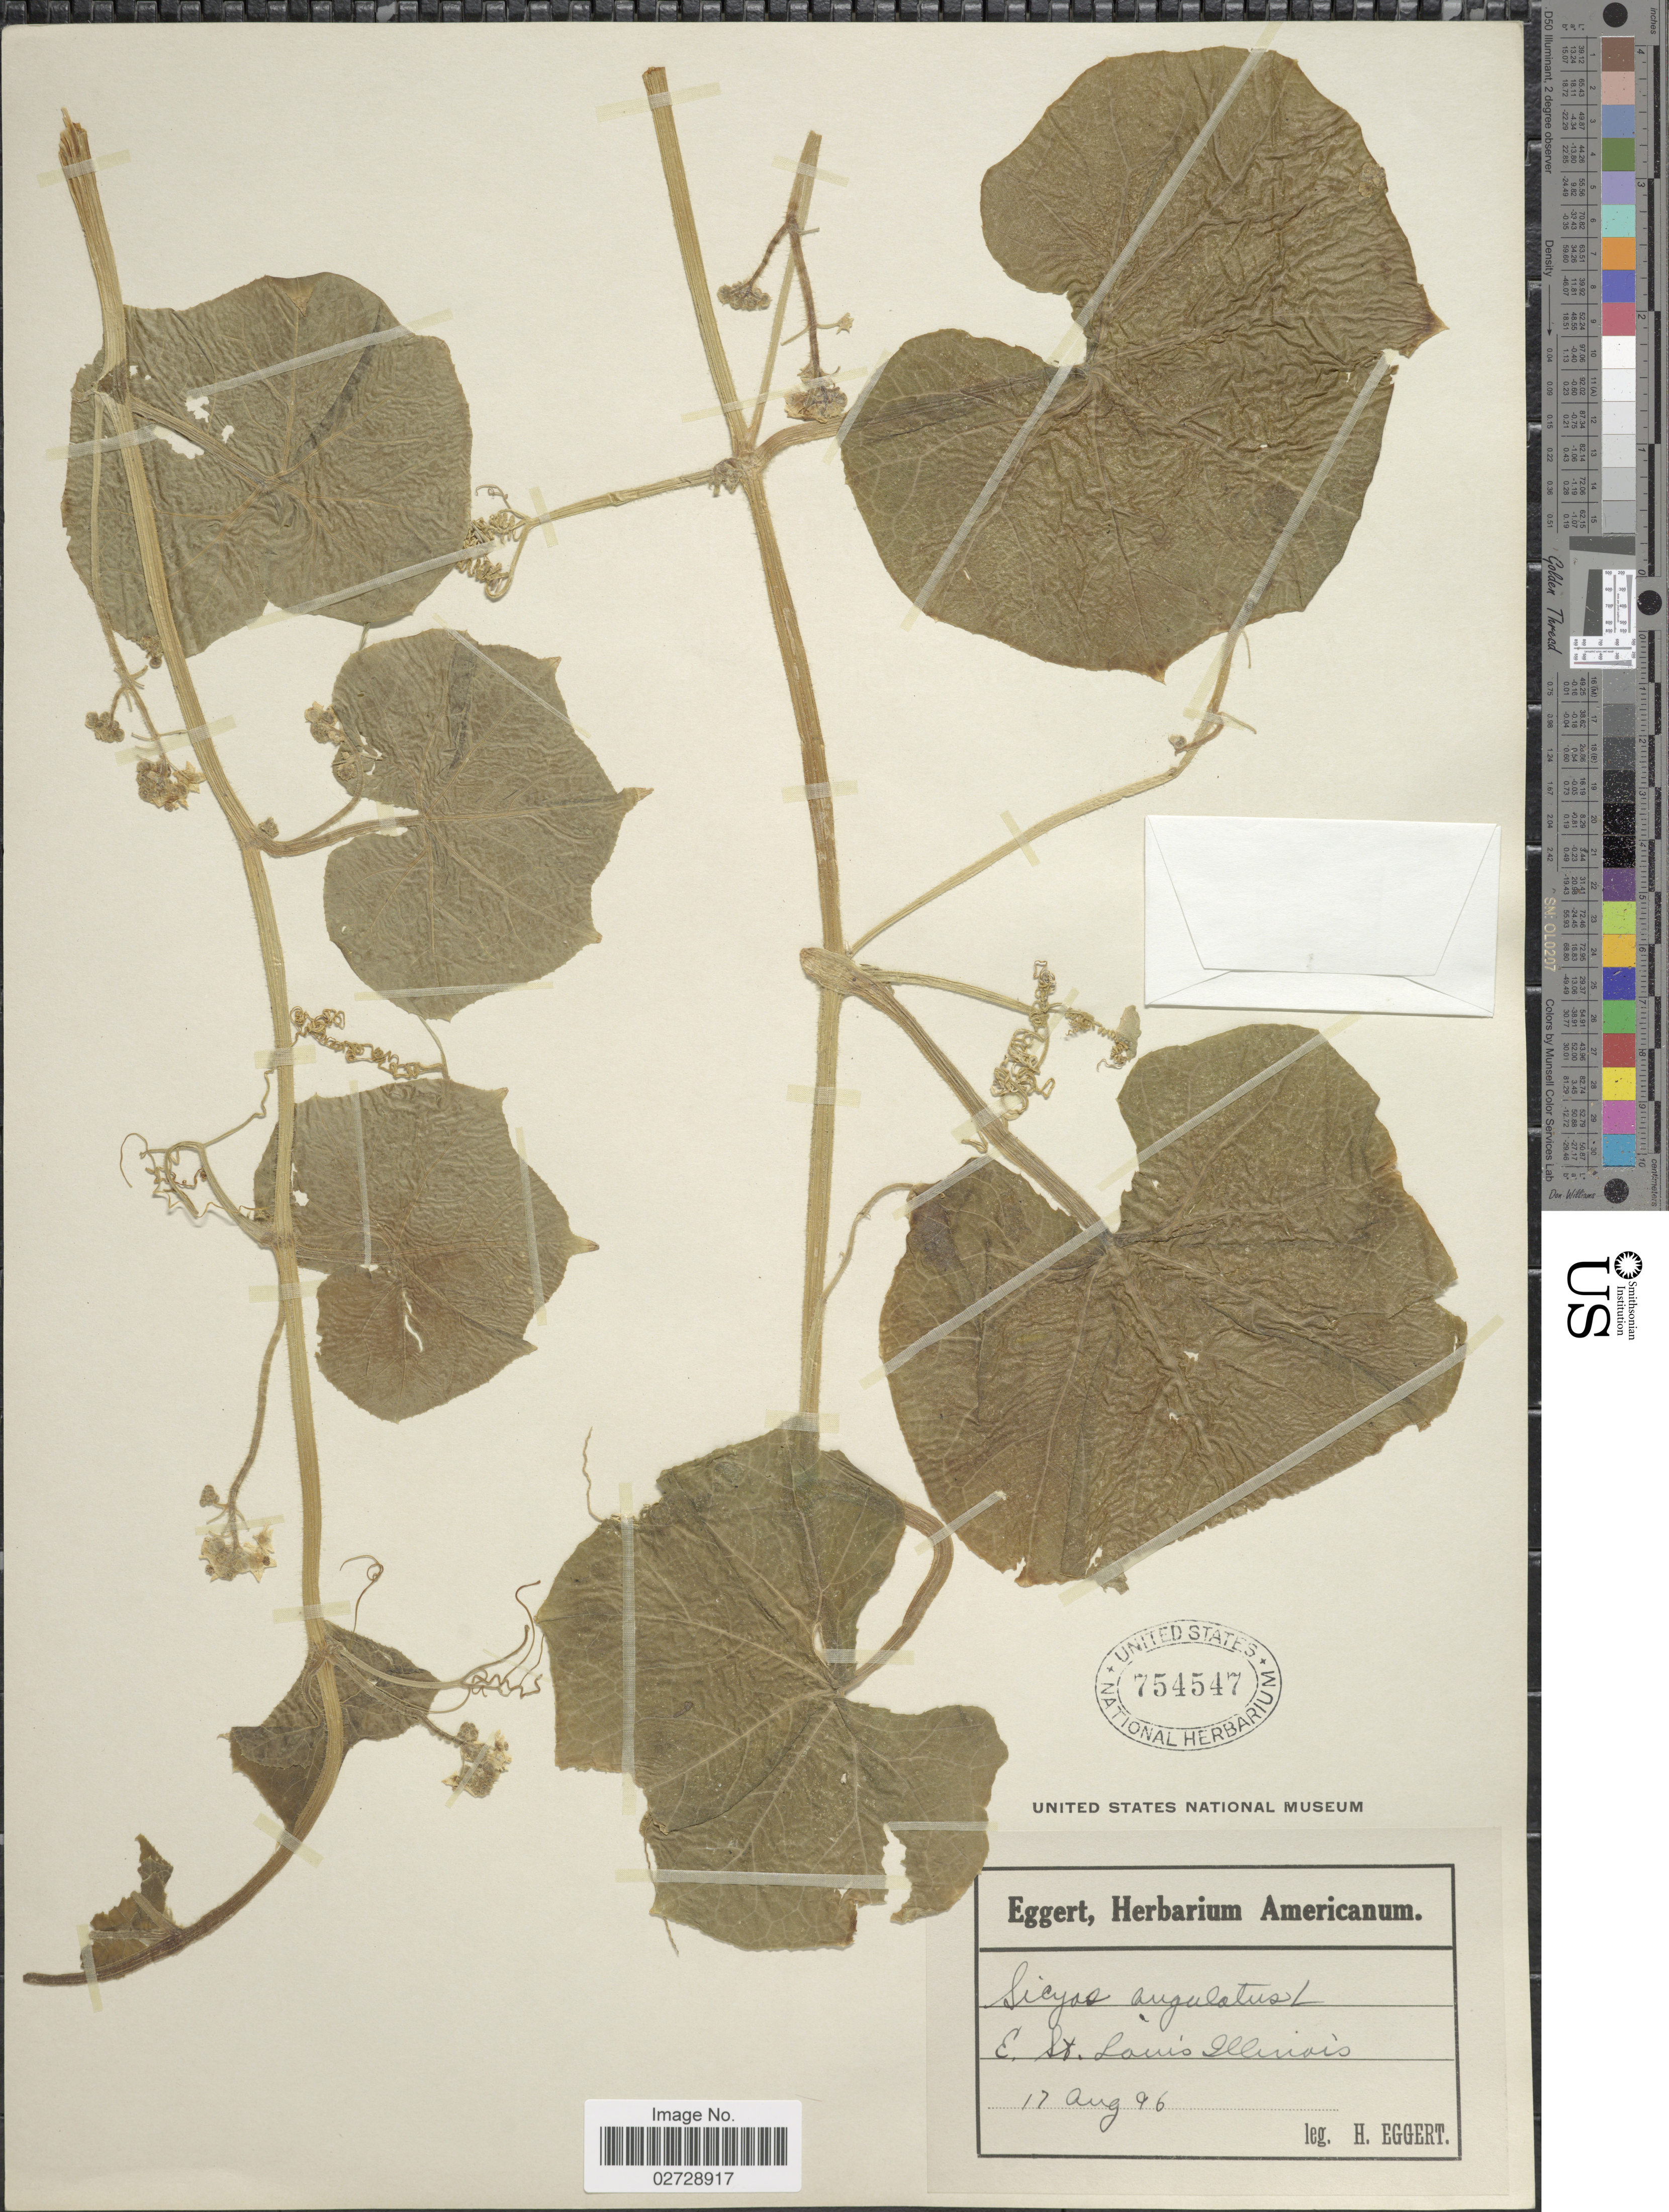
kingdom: Plantae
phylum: Tracheophyta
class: Magnoliopsida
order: Cucurbitales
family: Cucurbitaceae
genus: Sicyos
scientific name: Sicyos angulatus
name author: L.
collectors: H. Eggert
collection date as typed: Transcribed d/m/y: 17/8/96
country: United States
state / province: Illinois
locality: E. St Louis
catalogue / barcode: US 754547